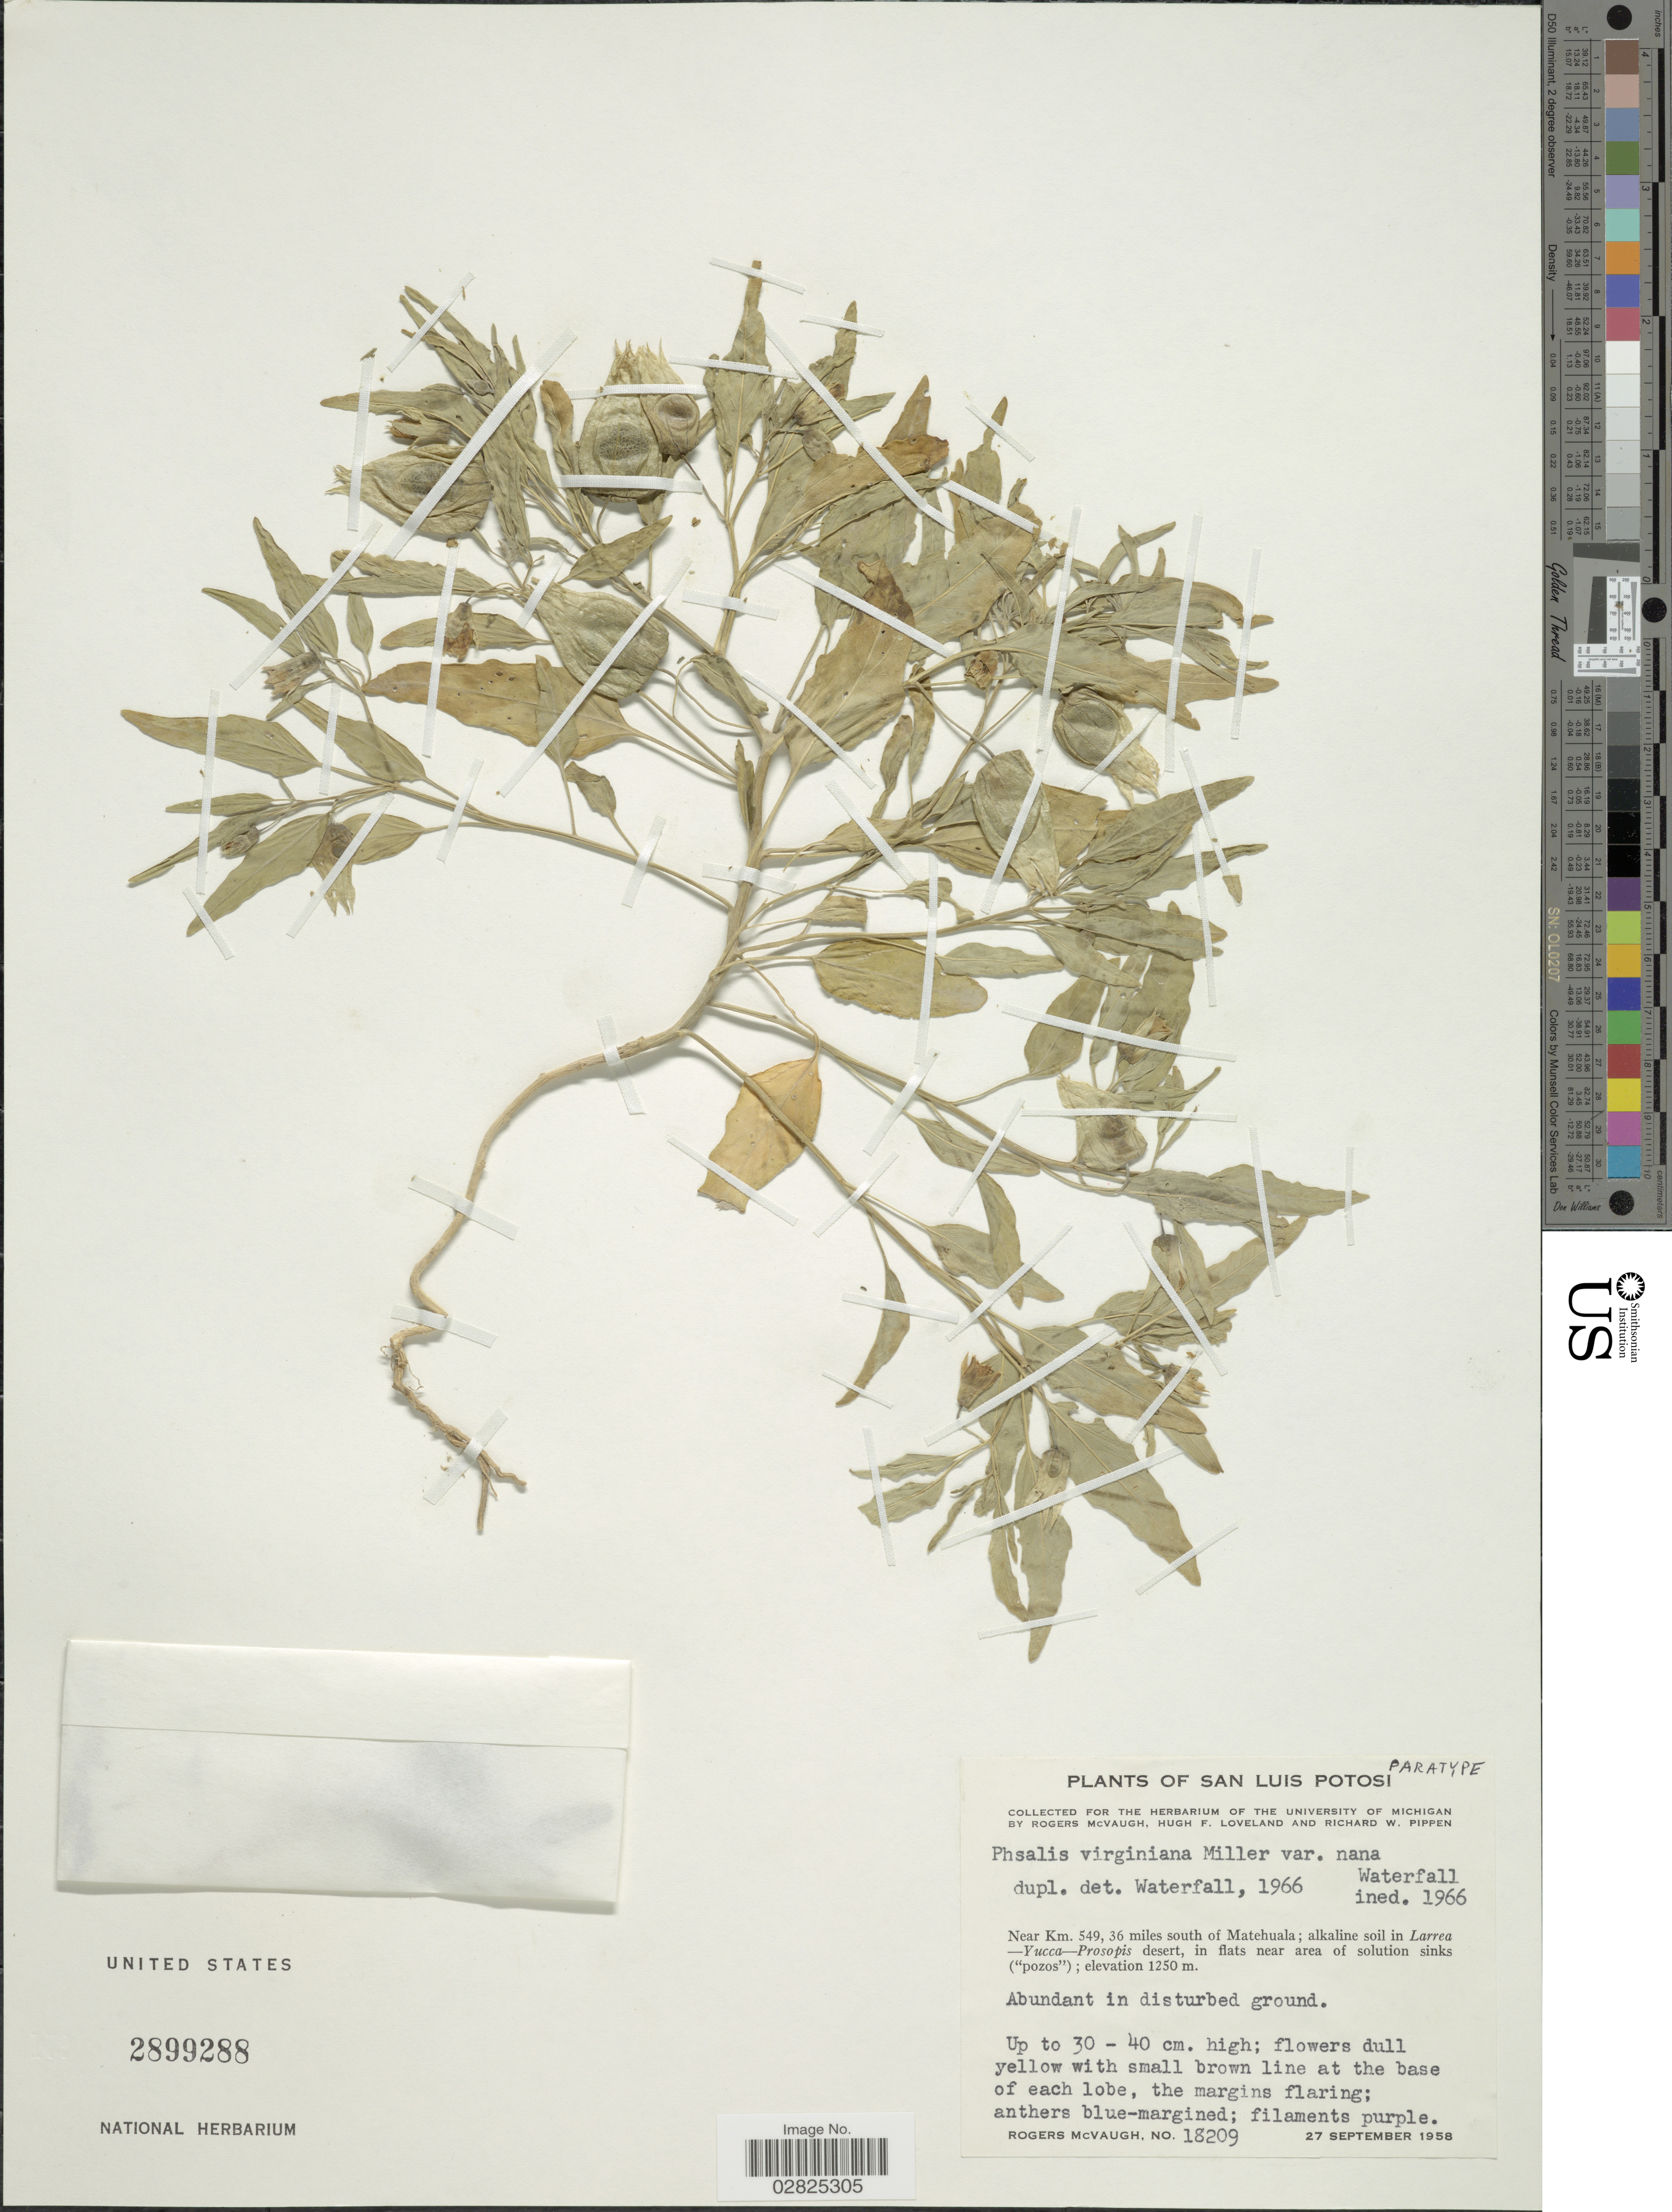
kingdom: Plantae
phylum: Tracheophyta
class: Magnoliopsida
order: Solanales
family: Solanaceae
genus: Physalis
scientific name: Physalis virginiana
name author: Mill.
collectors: R. McVaugh, H. Loveland & R. W. Pippen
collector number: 18209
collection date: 1958-09-27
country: Mexico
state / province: San Luis Potosí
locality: Near Km. 549, 36 miles south of Matehuala.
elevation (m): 1250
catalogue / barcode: US 2899288